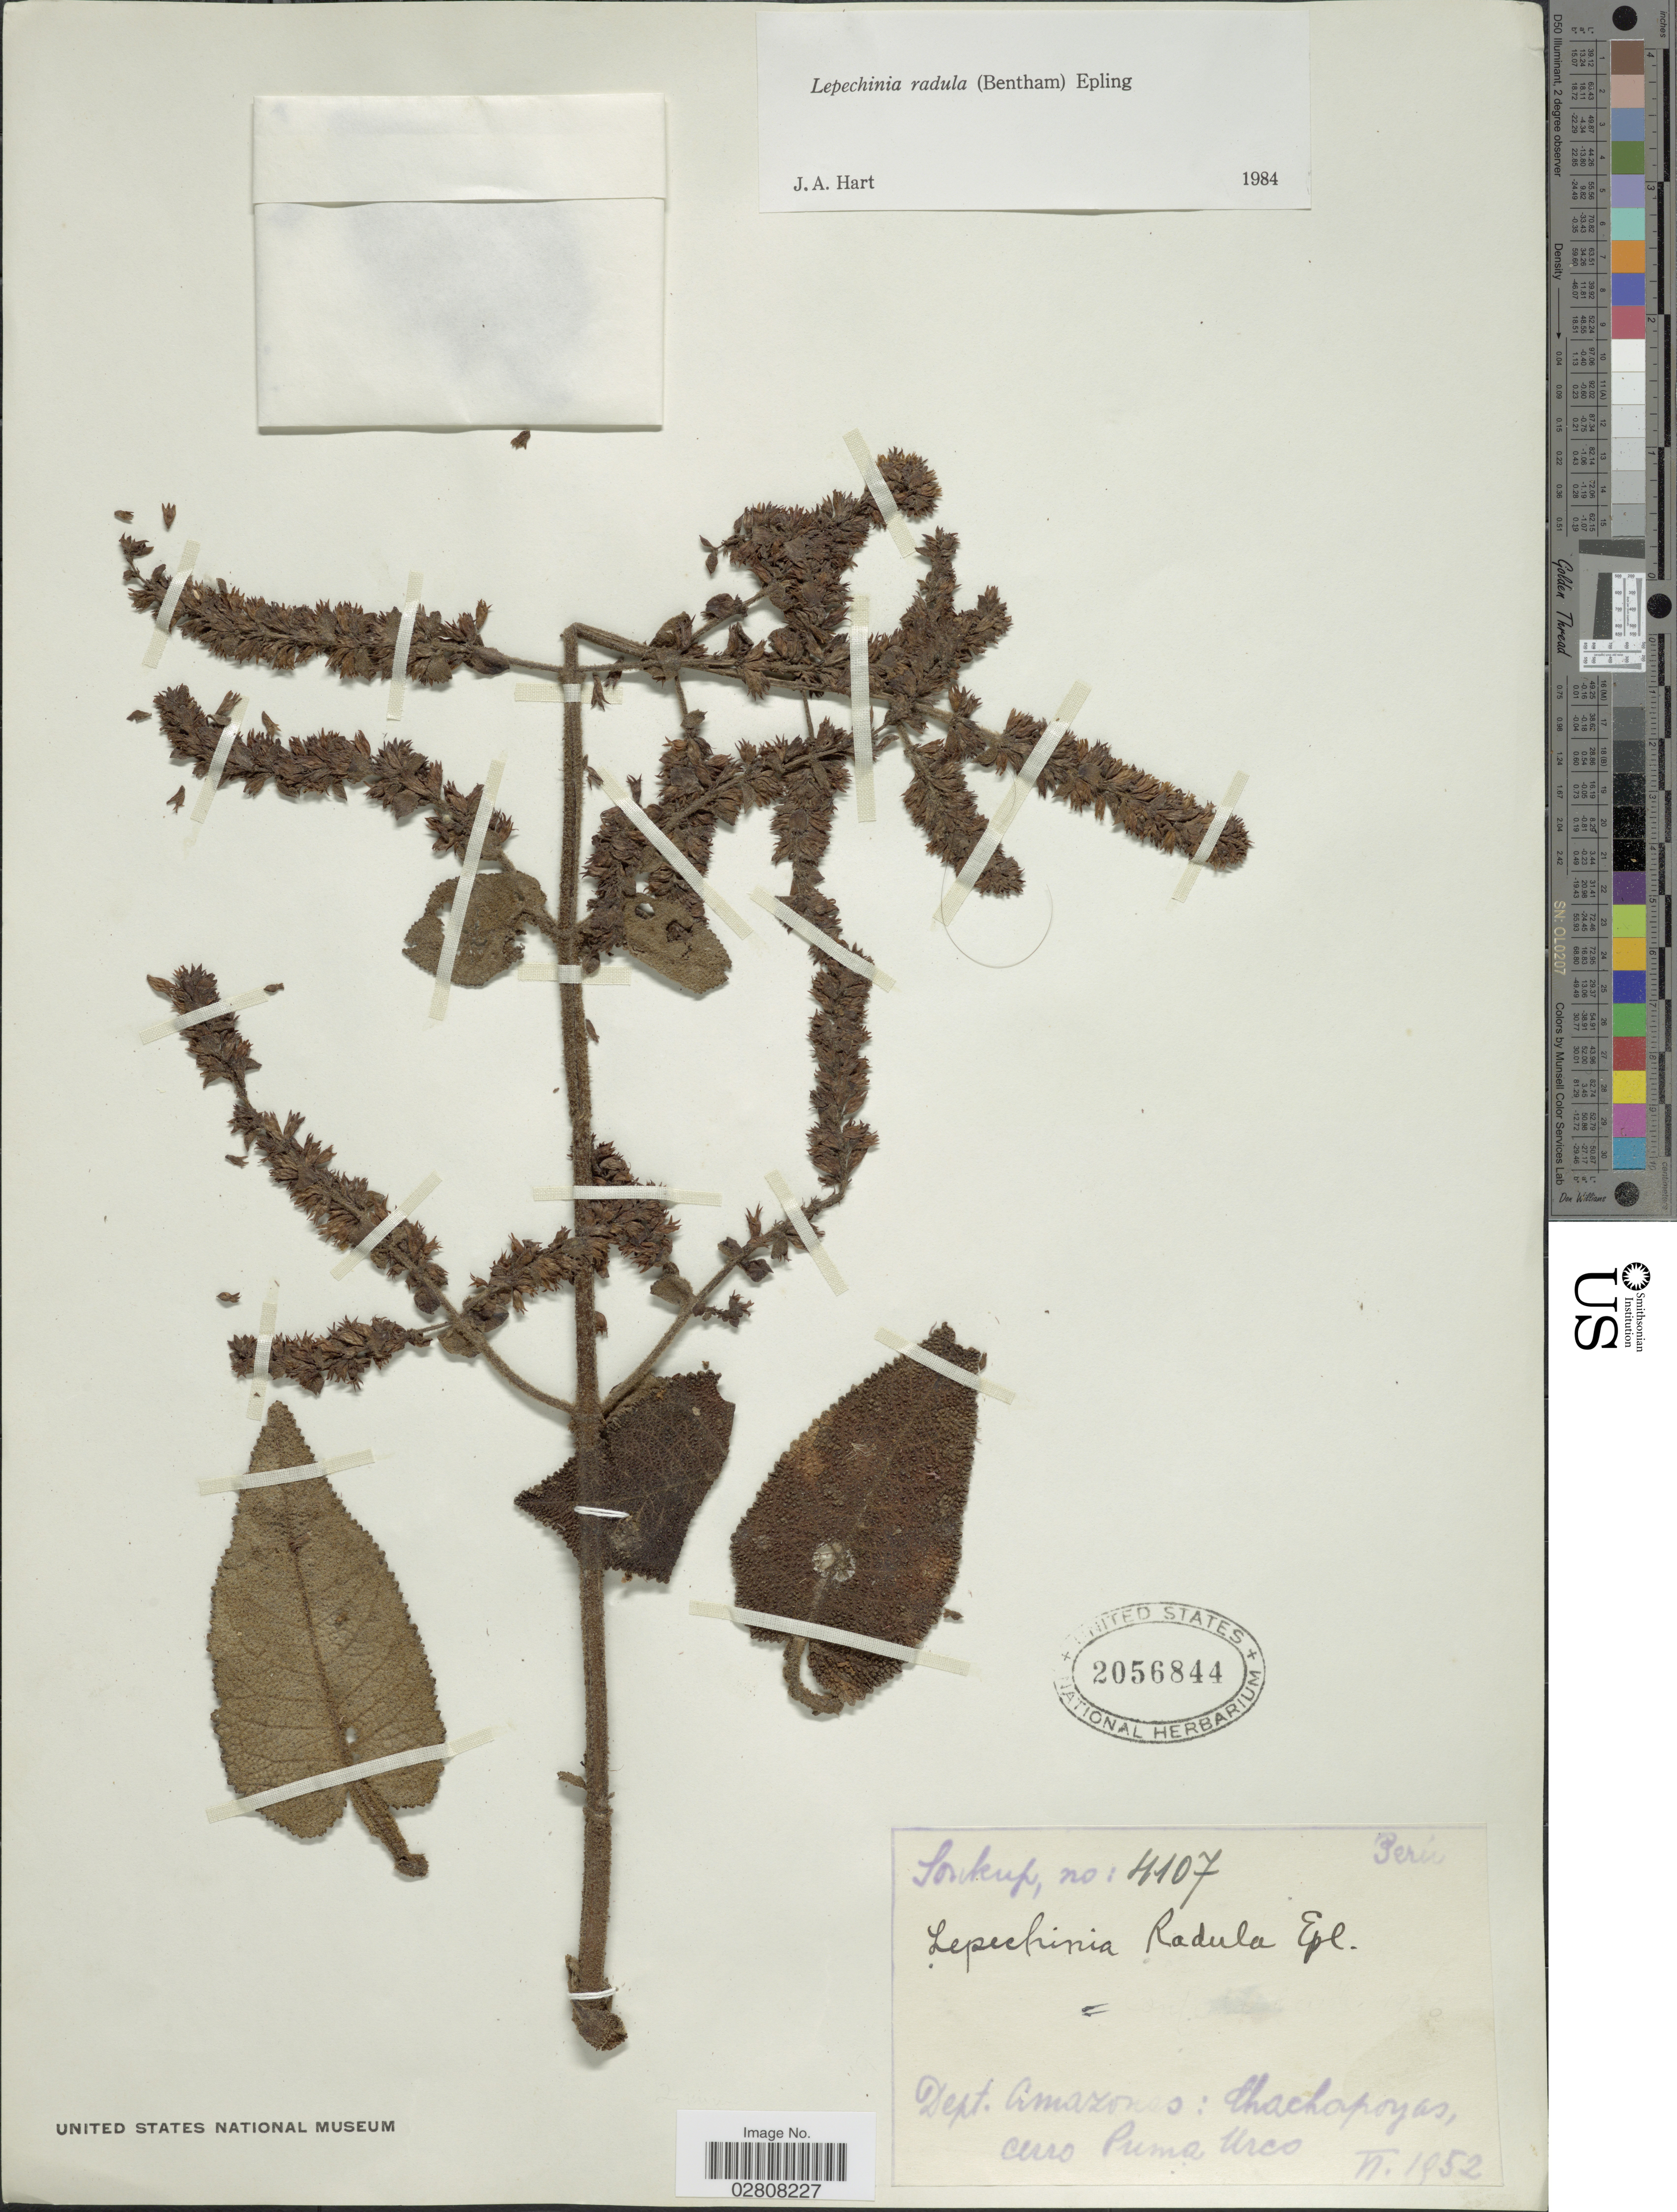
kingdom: Plantae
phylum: Tracheophyta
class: Magnoliopsida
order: Lamiales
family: Lamiaceae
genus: Lepechinia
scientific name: Lepechinia radula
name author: (Benth.) Epling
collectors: -- Soukup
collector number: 4107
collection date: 1952-06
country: Peru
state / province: Amazonas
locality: Dept. Amazonas: Chachapoyas, cerro Puma Urco.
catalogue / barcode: US 2056844